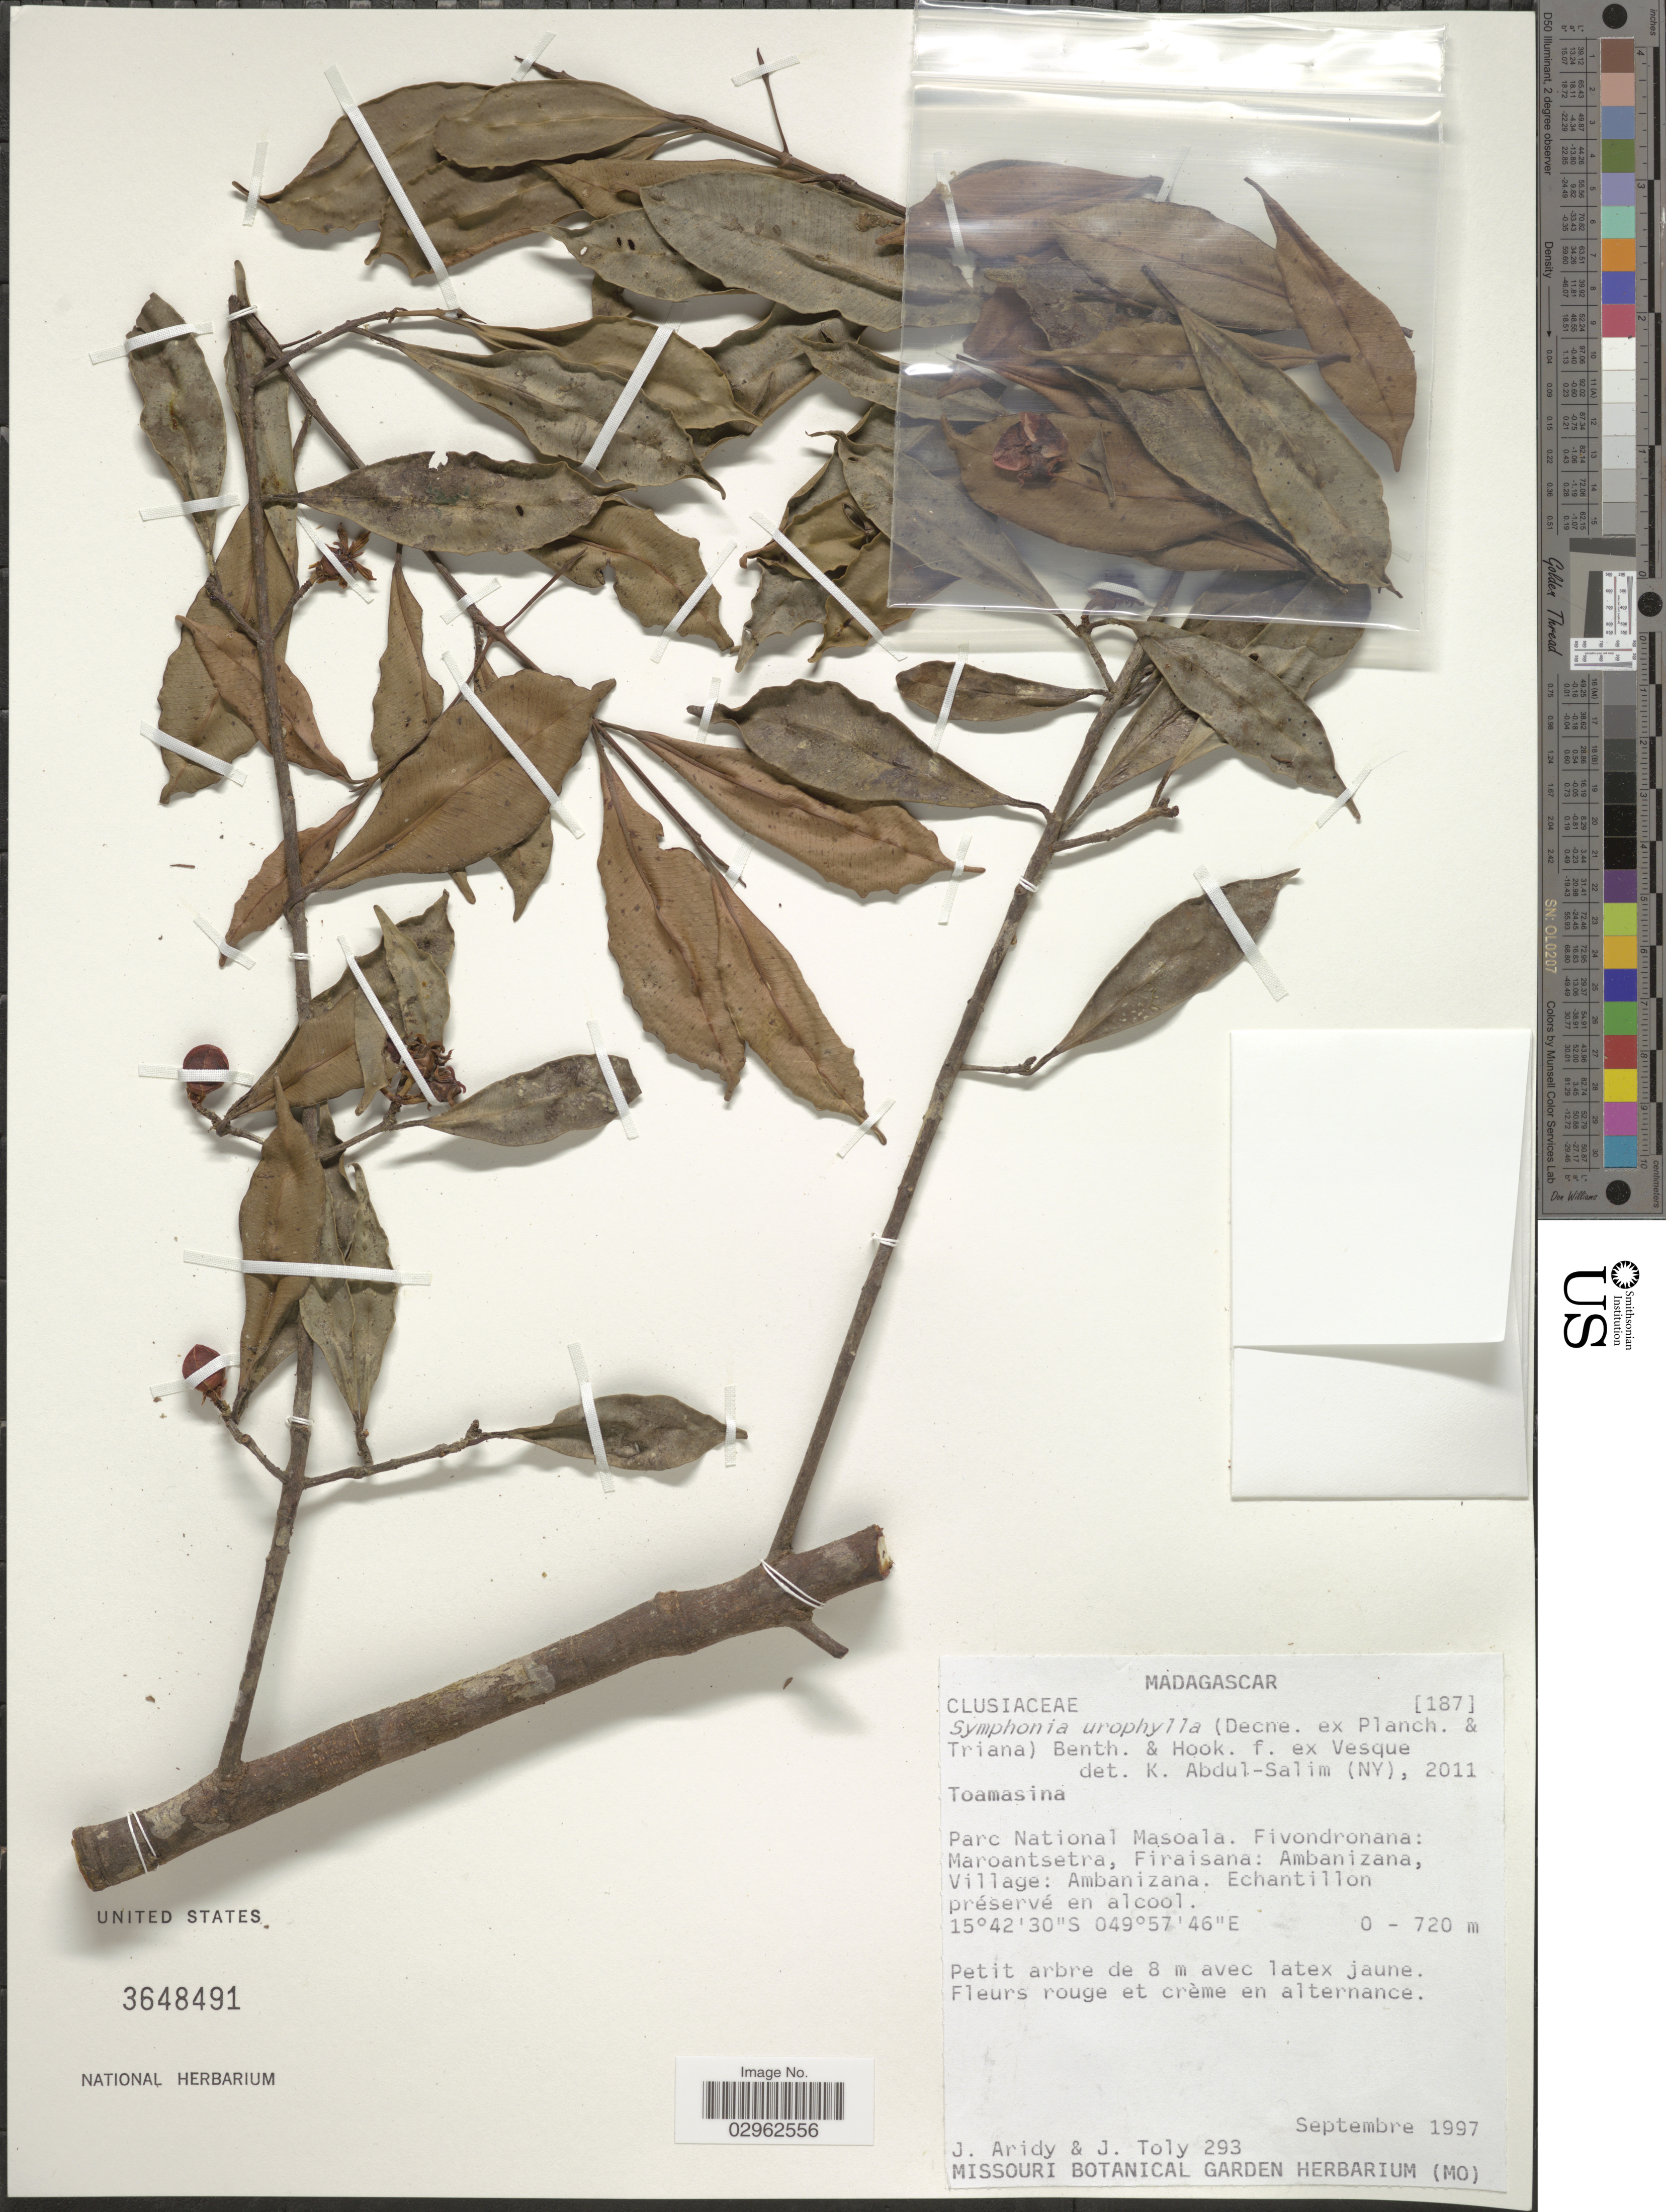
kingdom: Plantae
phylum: Tracheophyta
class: Magnoliopsida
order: Malpighiales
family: Clusiaceae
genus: Symphonia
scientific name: Symphonia urophylla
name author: (Decne. ex Planch. & Triana) Benth. & Hook. f. ex Vesque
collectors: J. Aridy & J. Toly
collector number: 293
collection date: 1997-09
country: Madagascar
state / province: Analanjirofo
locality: Parc National Masoala. Fivondronana; Maroantsetra, Firaisana: Ambanizana, Village: Ambanizana.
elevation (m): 0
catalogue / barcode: US 3648491